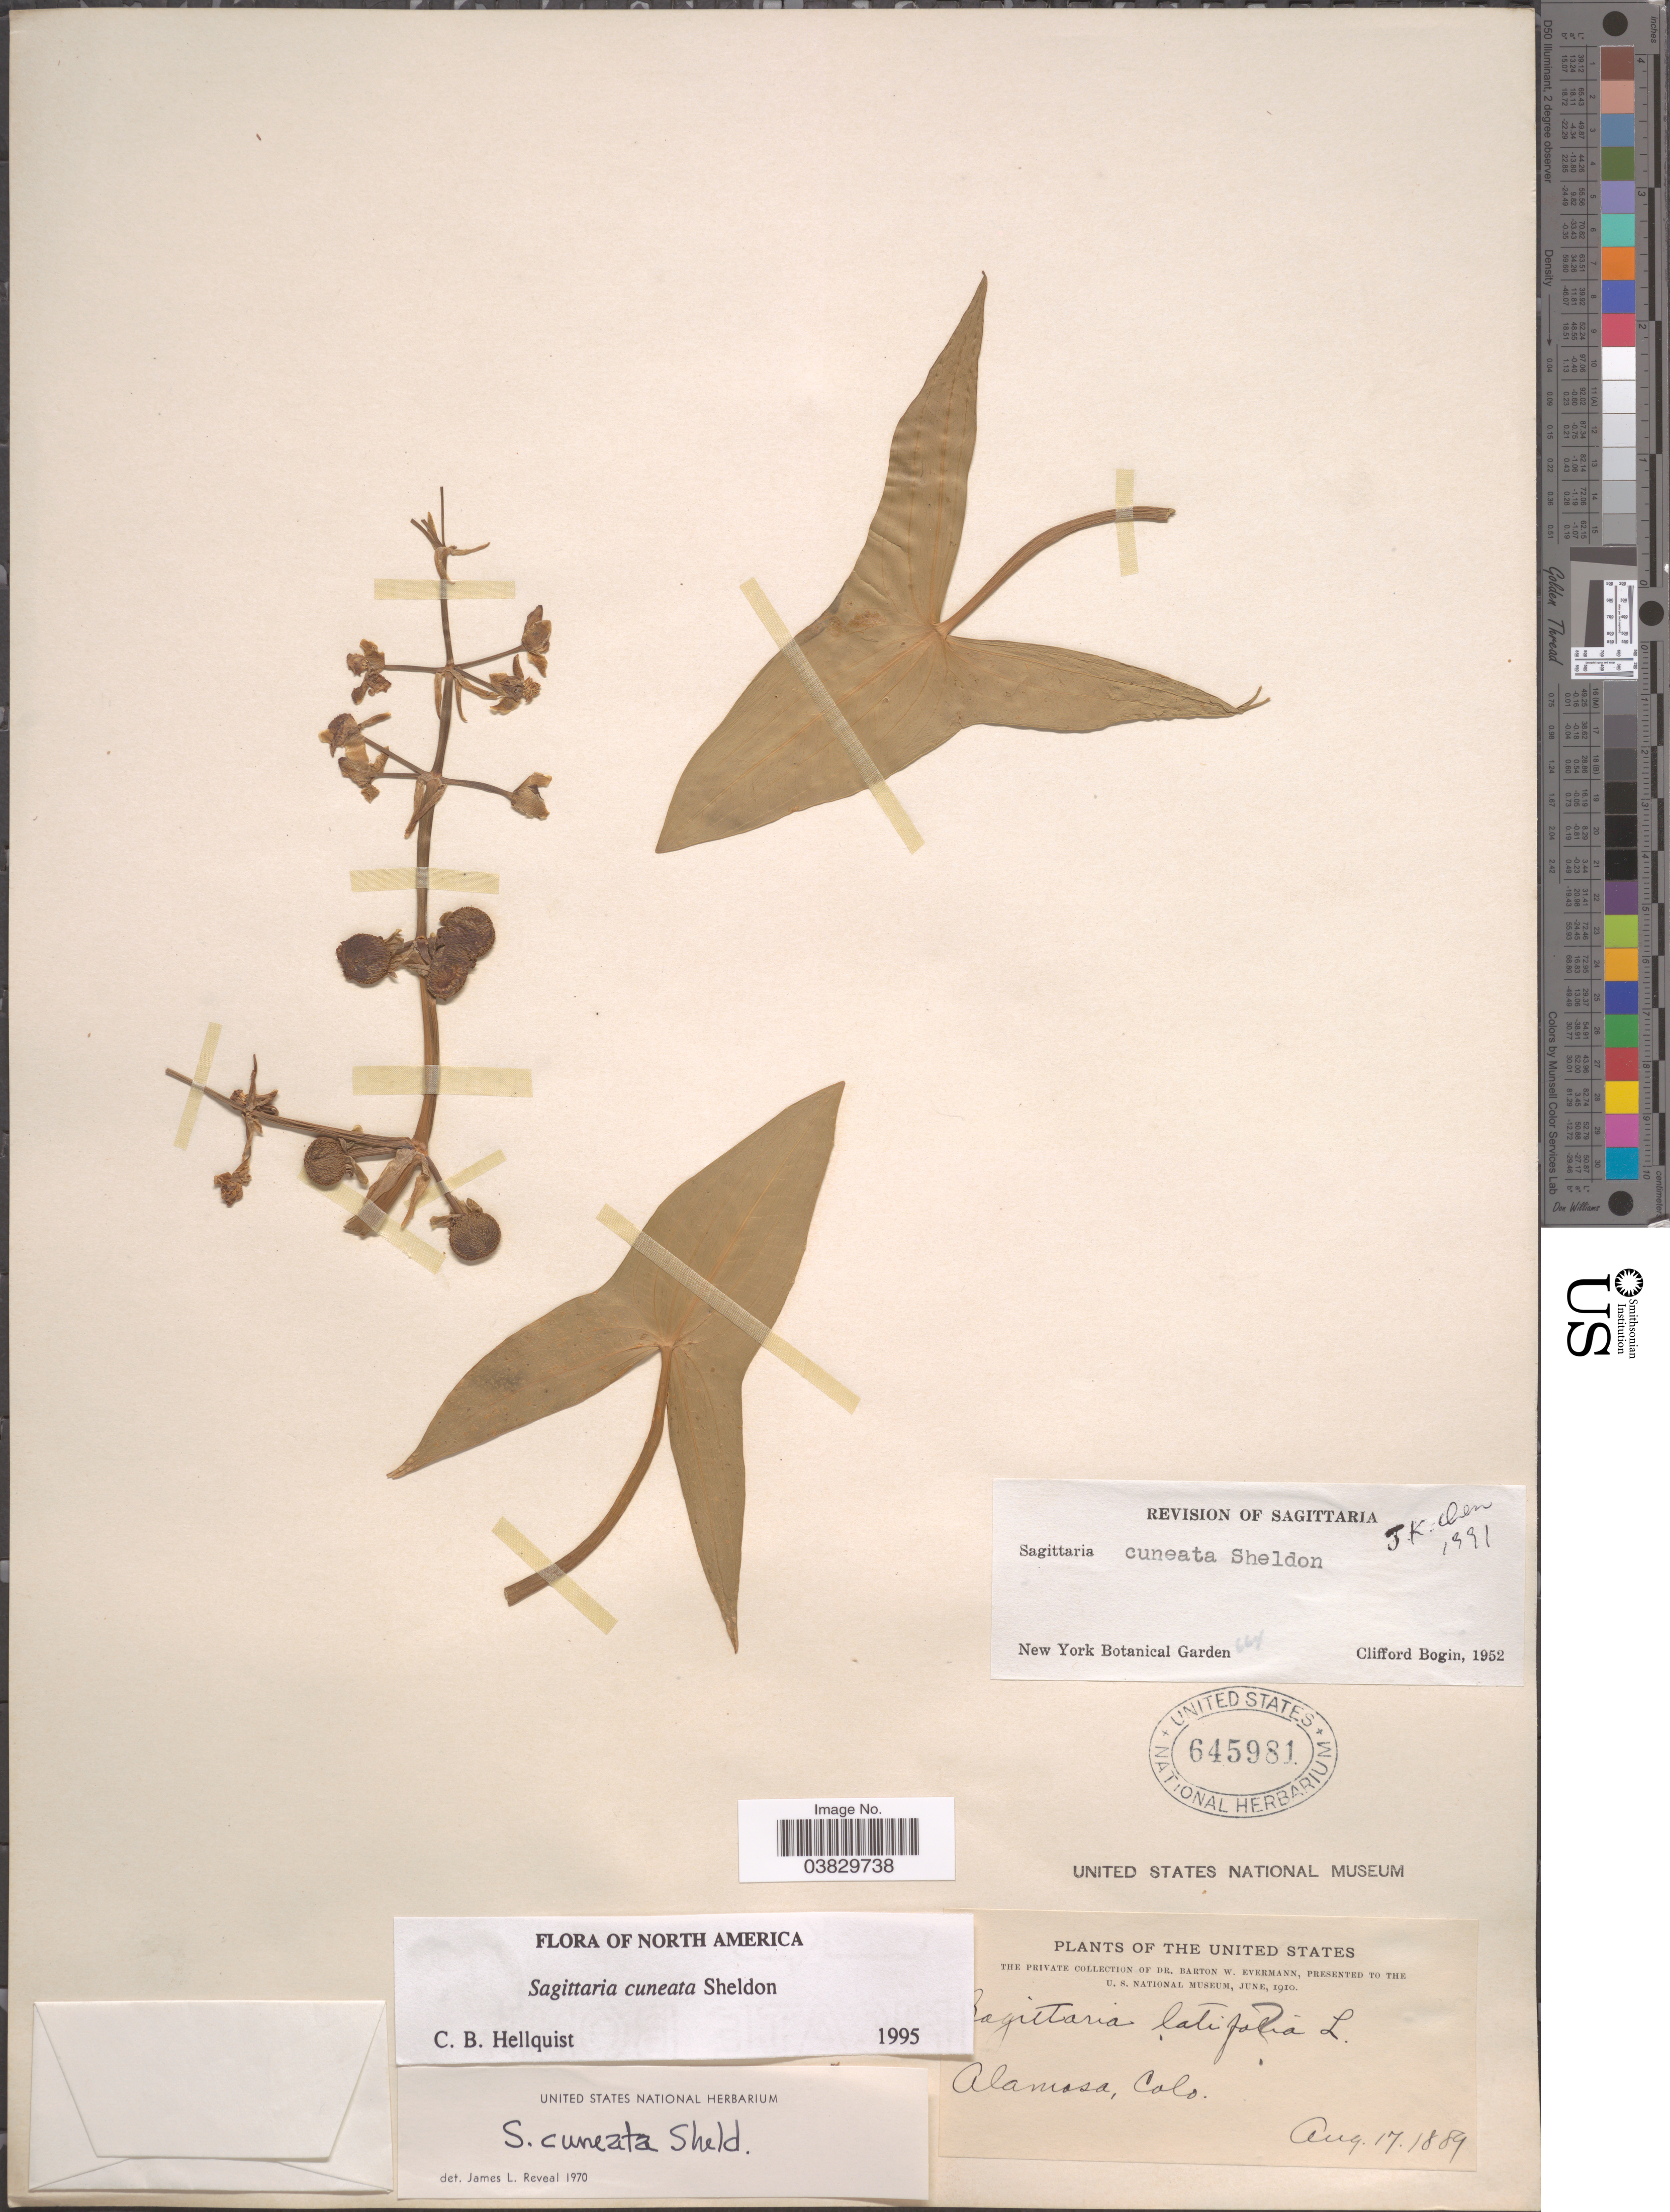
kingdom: Plantae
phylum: Tracheophyta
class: Liliopsida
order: Alismatales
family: Alismataceae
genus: Sagittaria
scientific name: Sagittaria cuneata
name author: E. Sheld.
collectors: B. W. Evermann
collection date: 1889-08-17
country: United States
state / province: Colorado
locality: Alamosa.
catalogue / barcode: US 645981